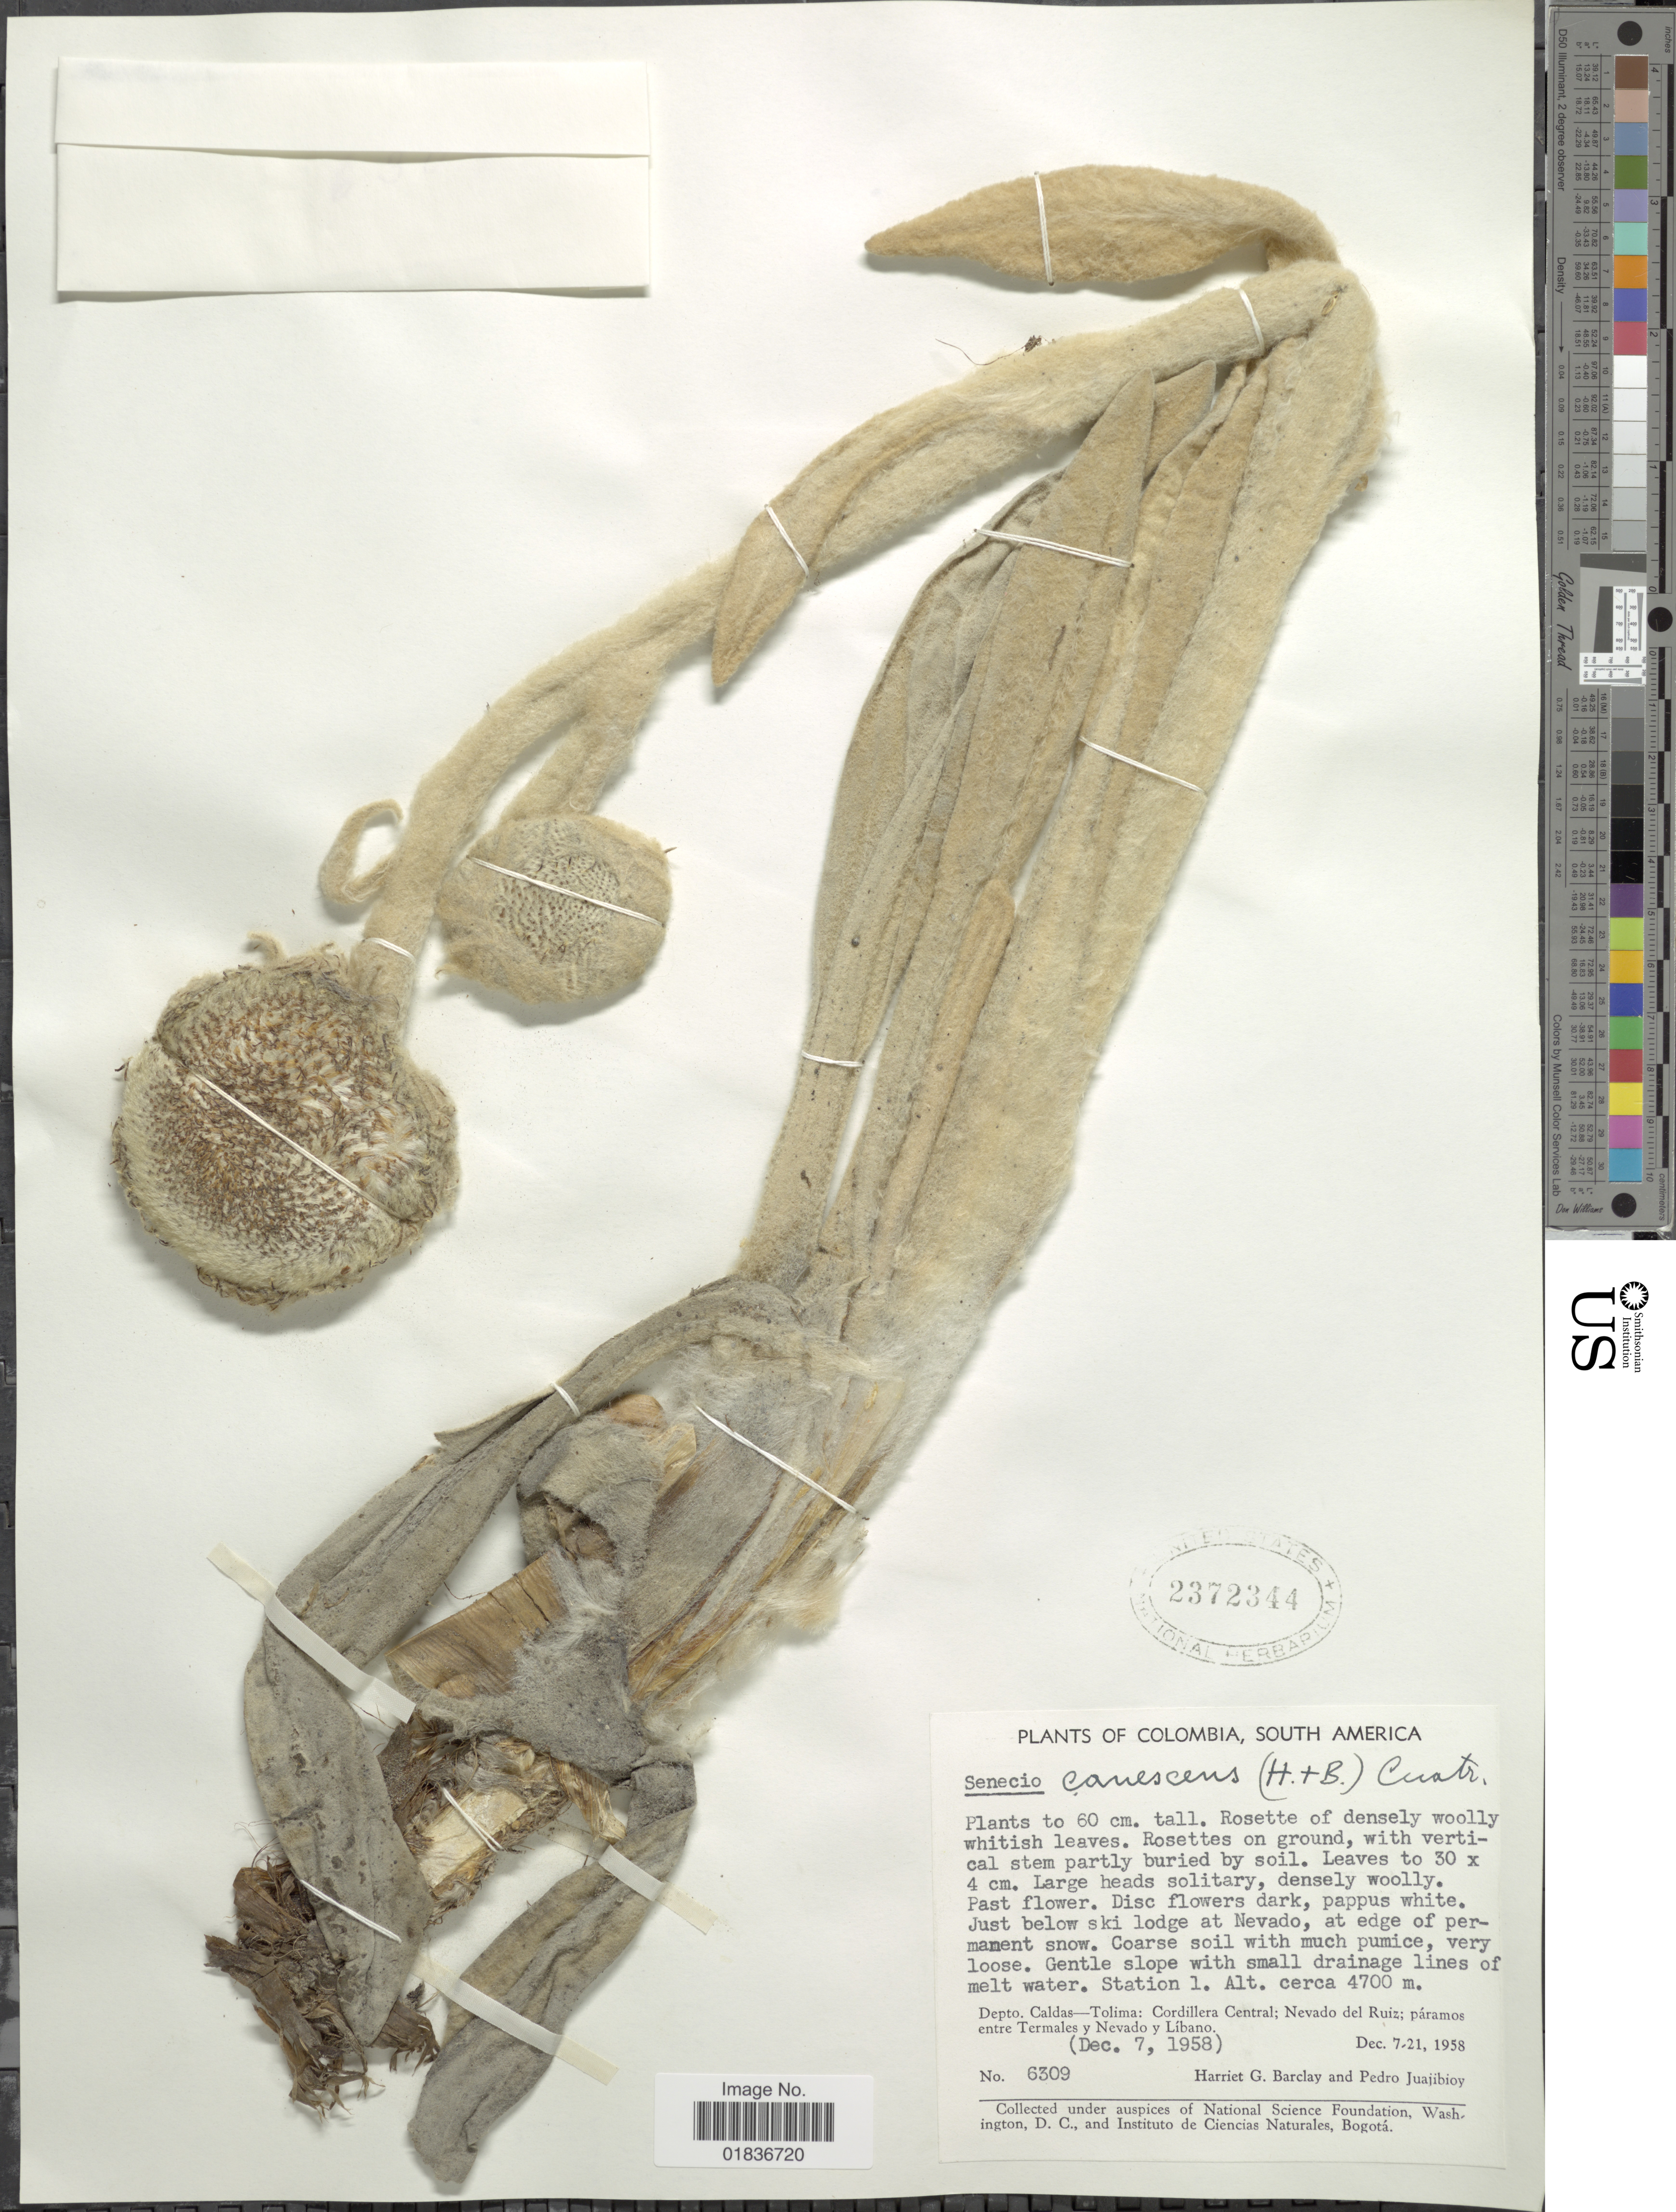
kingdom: Plantae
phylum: Tracheophyta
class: Magnoliopsida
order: Asterales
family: Asteraceae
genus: Senecio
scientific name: Senecio canescens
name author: (Bonpl.) Cuatrec.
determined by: Salomon, Luciana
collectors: H. G. Barclay & P. Juajibioy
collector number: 6309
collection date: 1958-12-07/1958-12-21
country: Colombia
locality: Dept. Caldas-Tolima: Cordillera Central; nEvado del Ruiz: paramos entre Termales y Nevado y Libano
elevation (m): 4700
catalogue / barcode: US 2372344